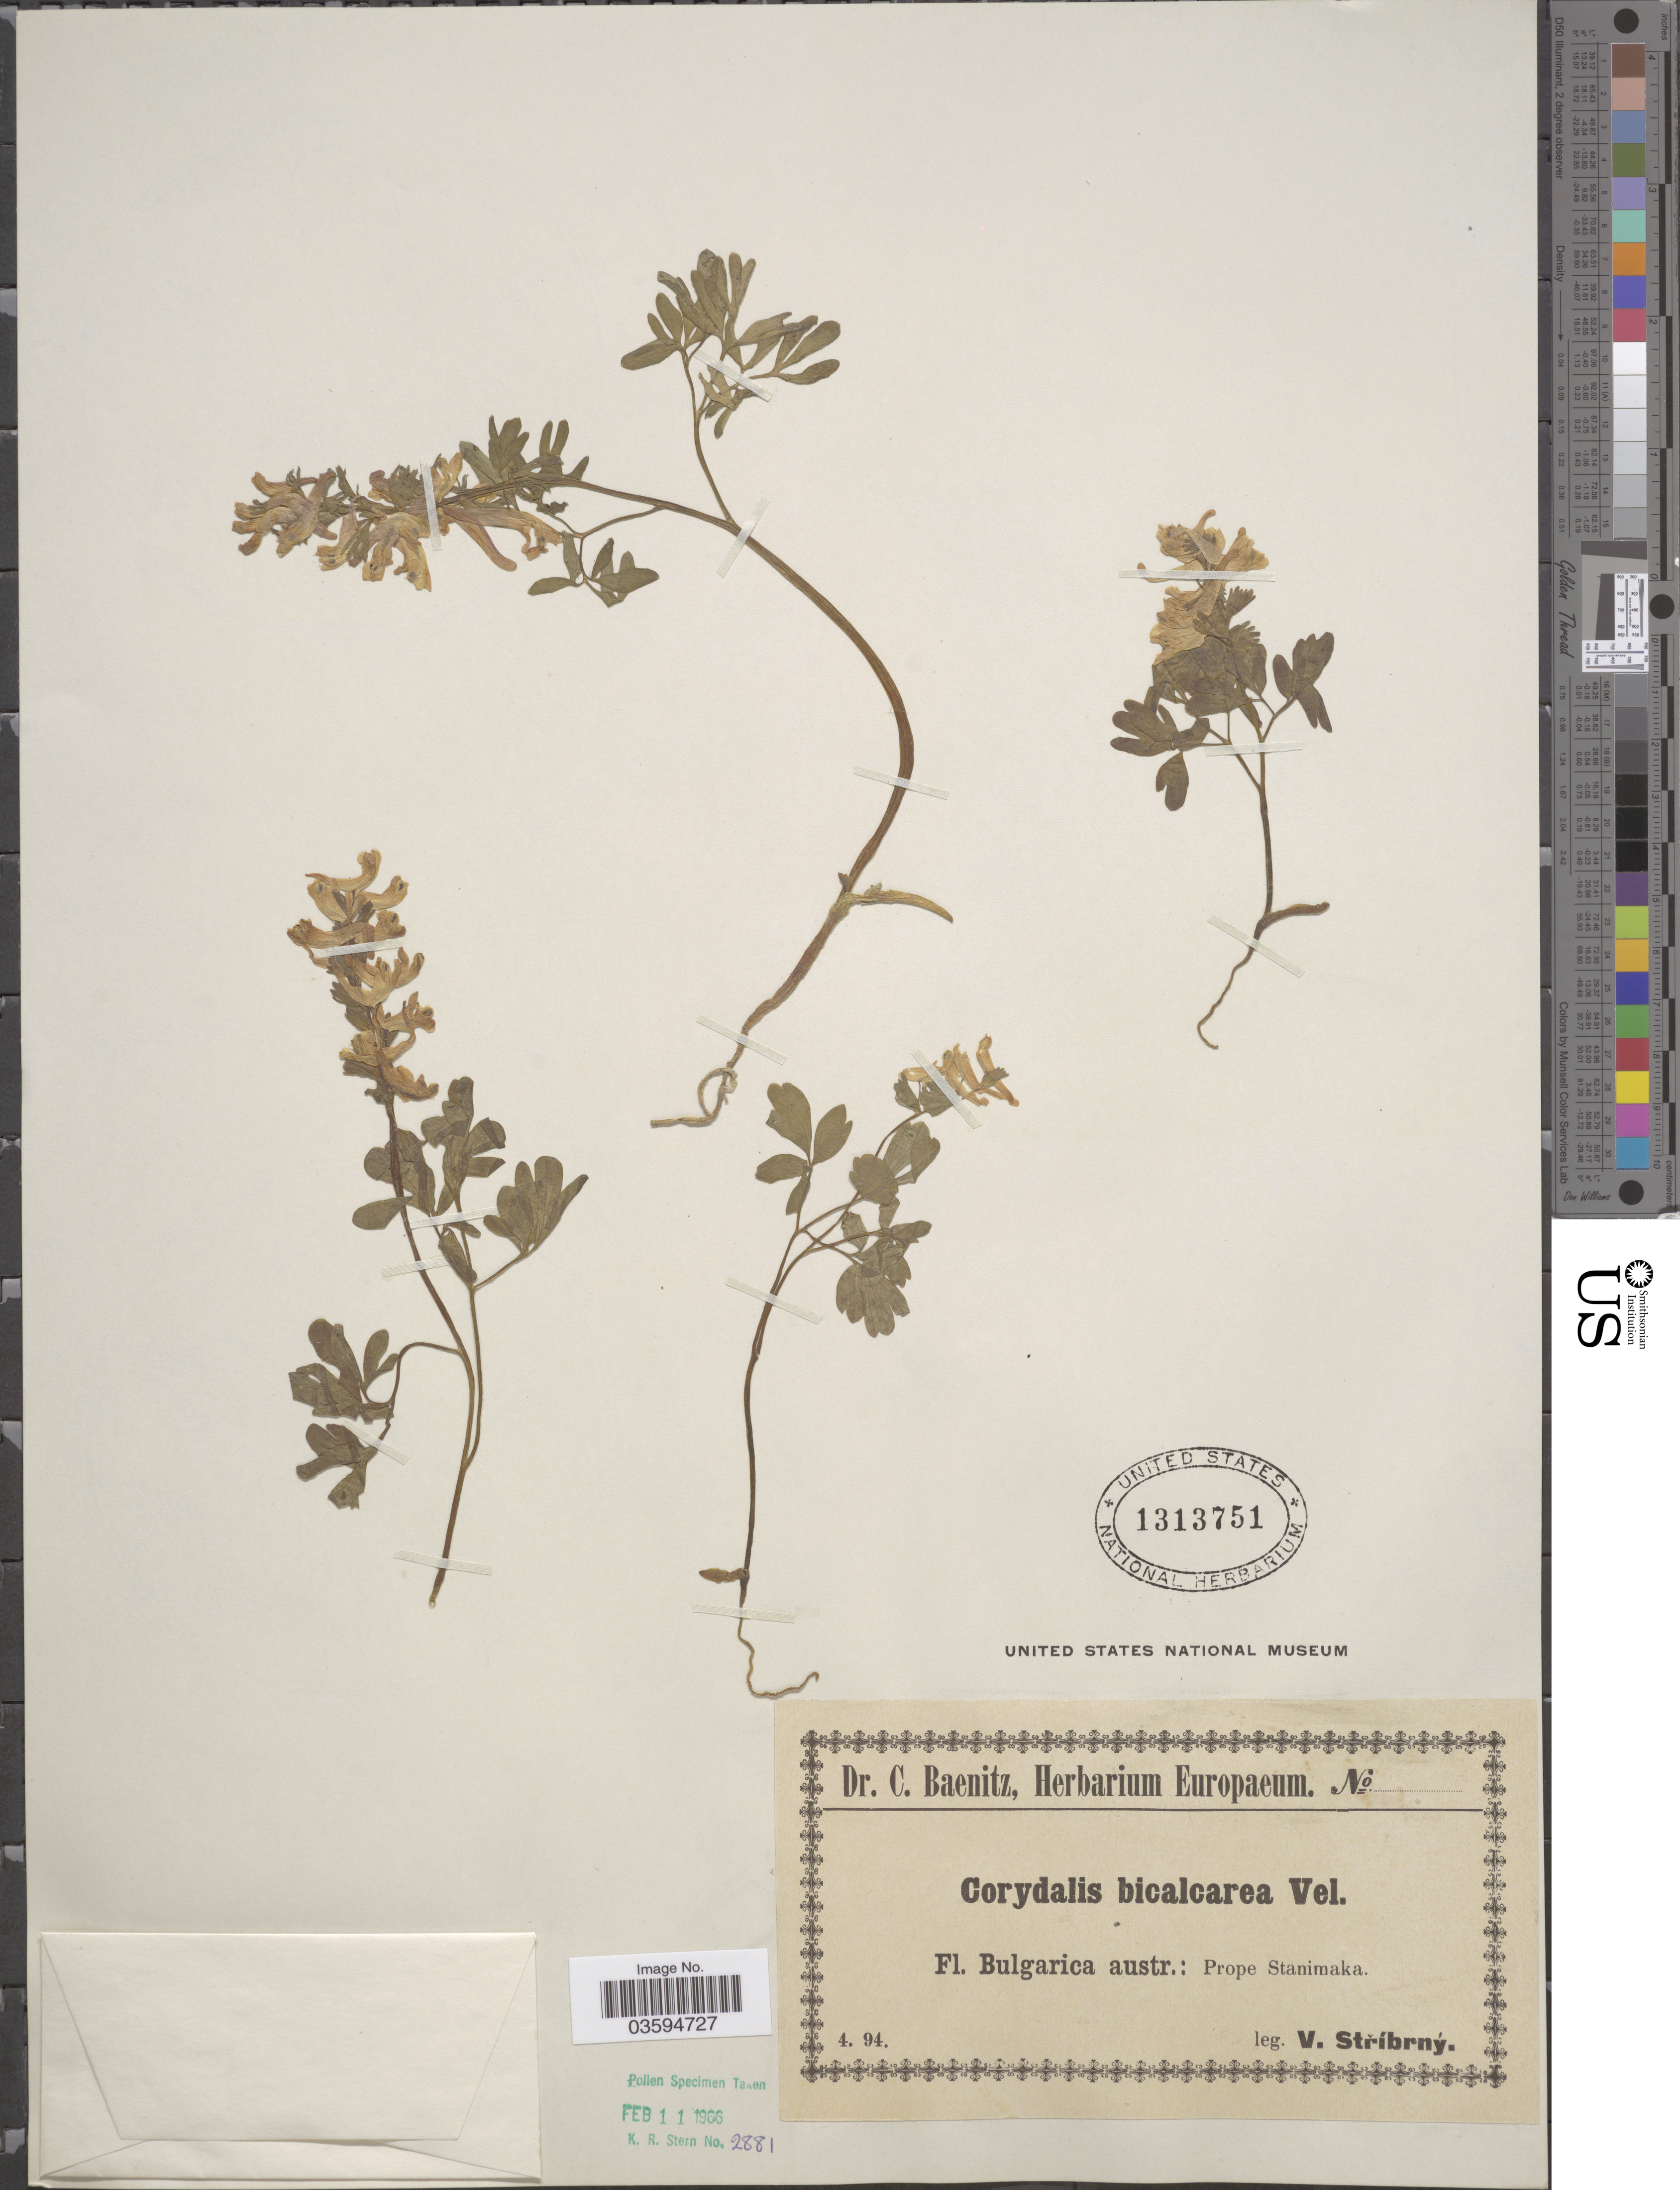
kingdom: Plantae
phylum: Tracheophyta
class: Magnoliopsida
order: Ranunculales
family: Papaveraceae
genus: Corydalis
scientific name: Corydalis bicalcara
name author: Velen.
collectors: V. Stribrny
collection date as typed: Transcribed d/m/y: /4/94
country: Bulgaria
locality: Bulgarica austr.: Prope Stanimaka.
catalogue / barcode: US 1313751